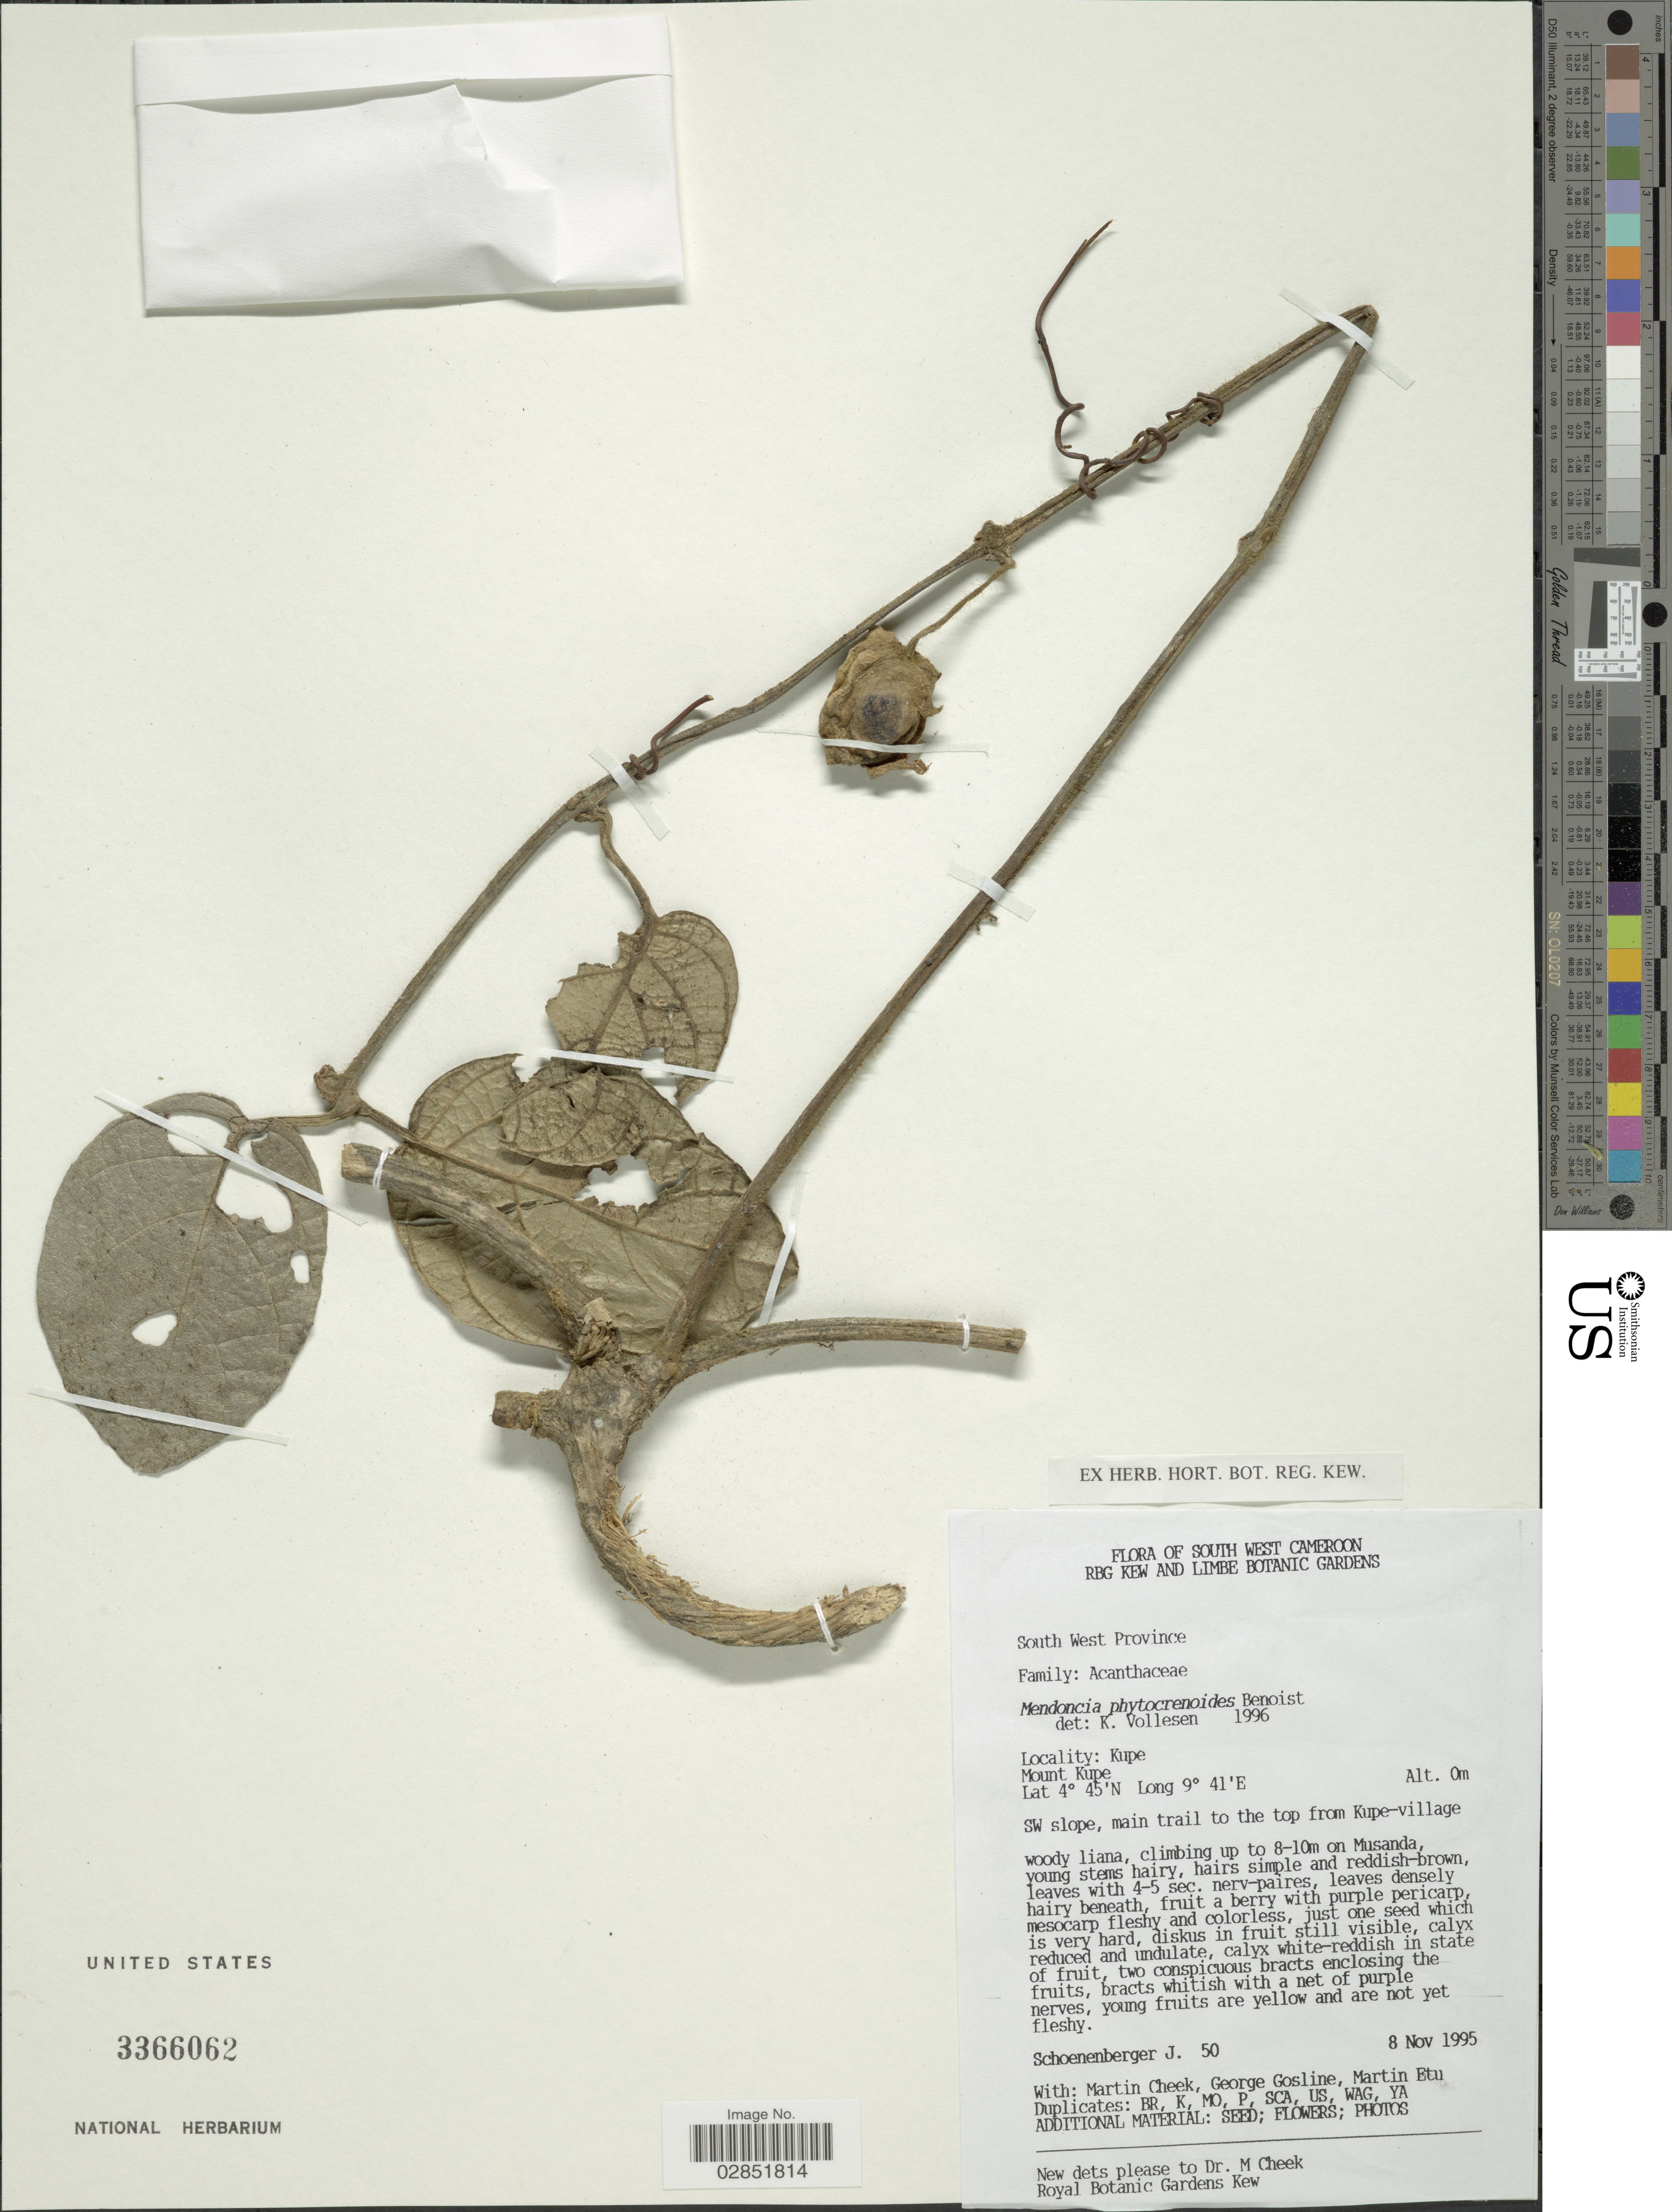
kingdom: Plantae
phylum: Tracheophyta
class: Magnoliopsida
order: Lamiales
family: Acanthaceae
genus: Mendoncia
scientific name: Mendoncia phytocrenoides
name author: Benoist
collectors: J. Schoenenberger, M. Cheek, G. Gosline & M. Etu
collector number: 50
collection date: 1995-11-08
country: Cameroon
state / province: Sud-Ouest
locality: South West Cameroon. South West Province, Kupe, Mount Kupe. SW slope, main trail to the top from Kupe-village.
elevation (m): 0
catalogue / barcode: US 3366062